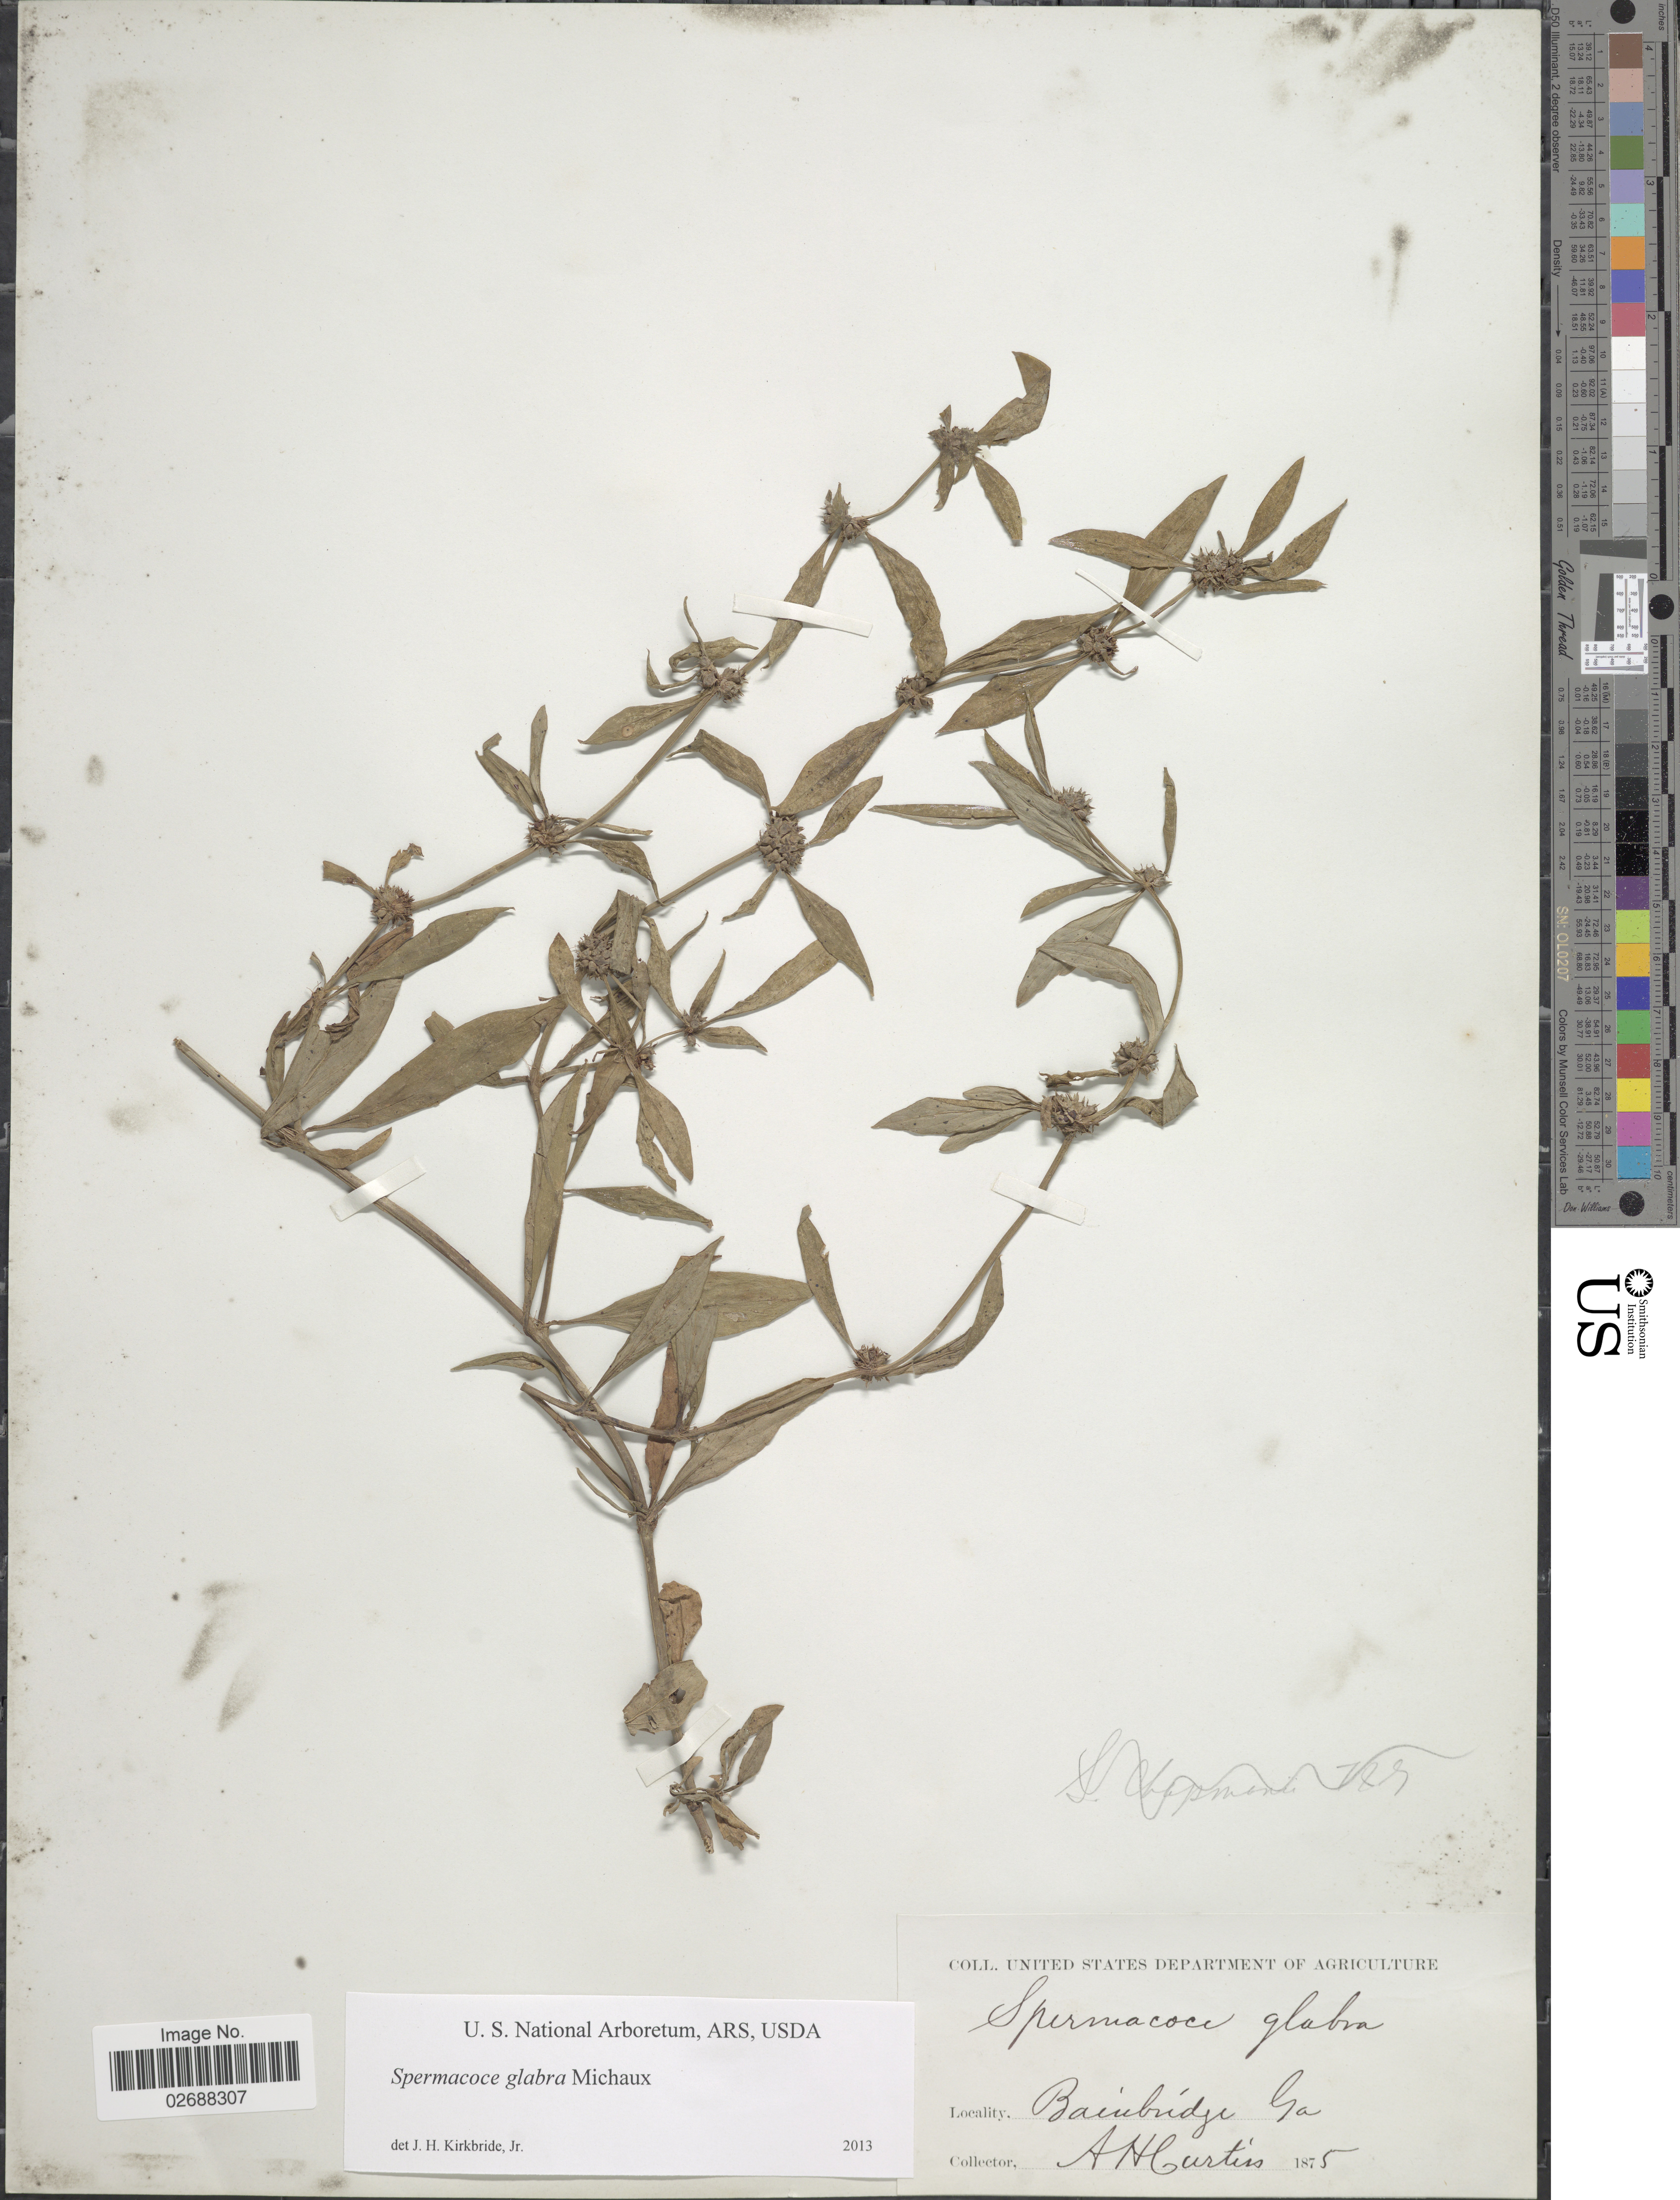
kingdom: Plantae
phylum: Tracheophyta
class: Magnoliopsida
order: Gentianales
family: Rubiaceae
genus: Spermacoce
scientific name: Spermacoce glabra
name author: Michx.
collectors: A. H. Curtiss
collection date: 1875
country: United States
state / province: Georgia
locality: Bainbridge